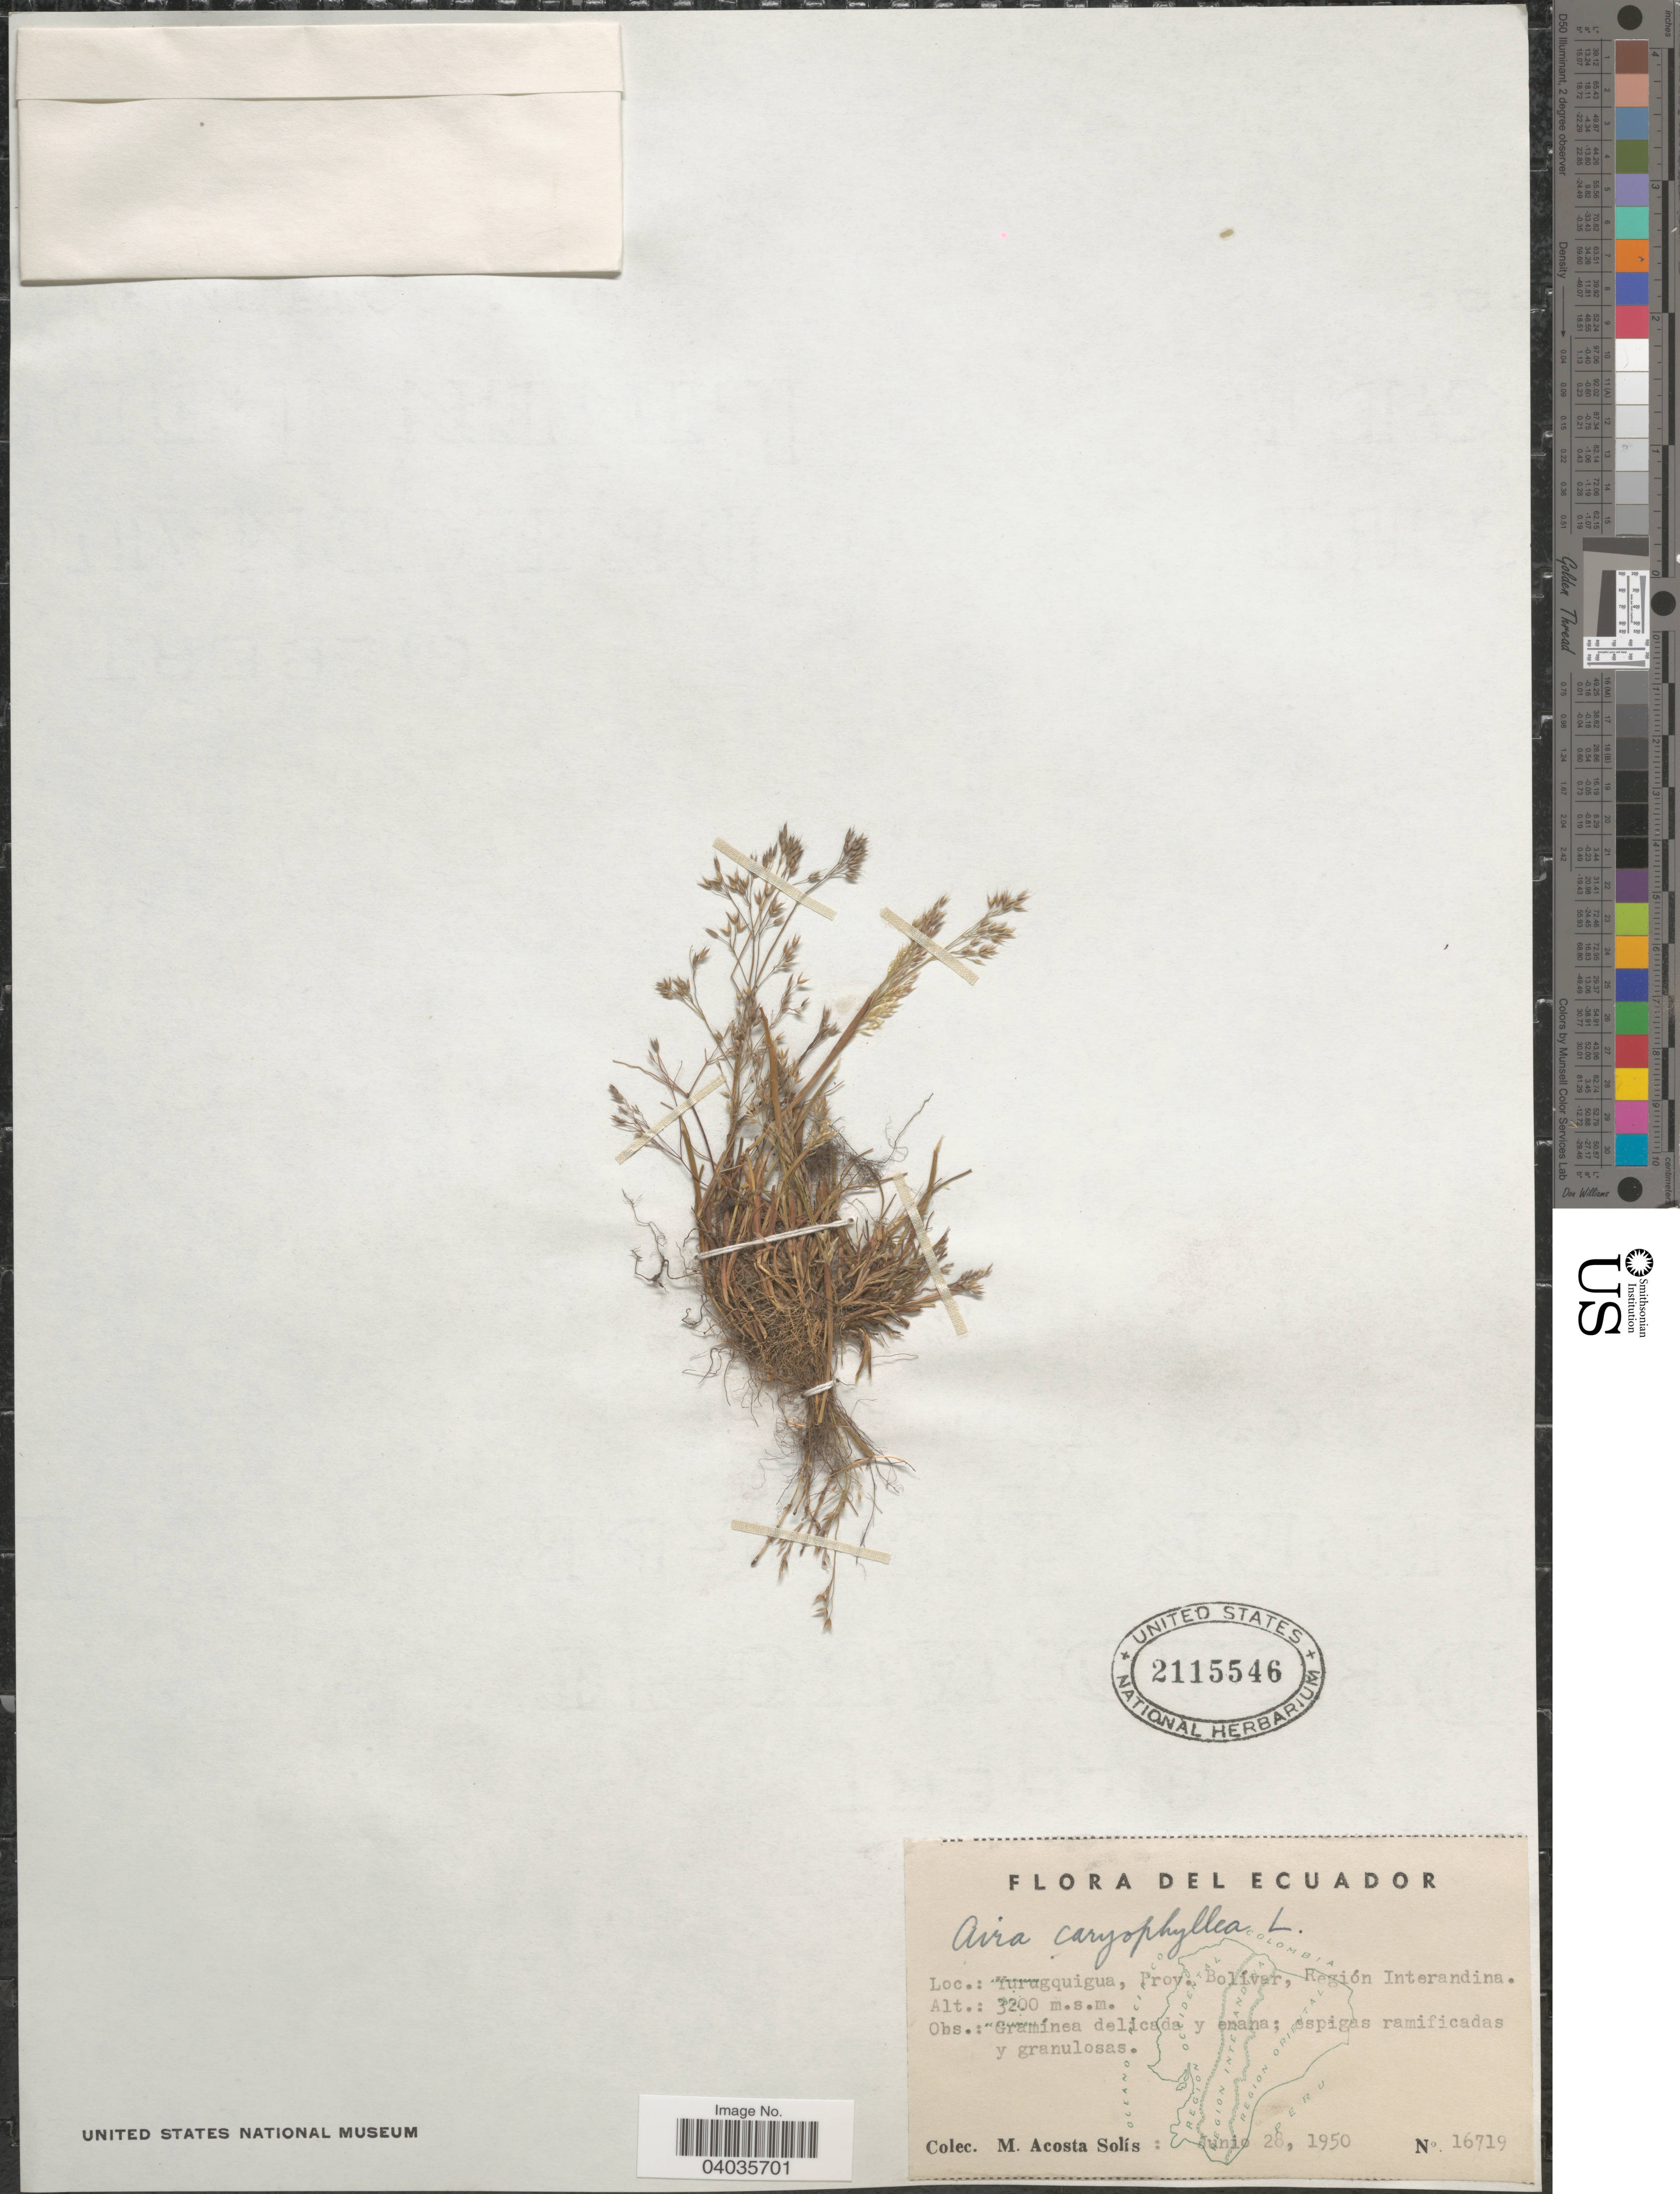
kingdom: Plantae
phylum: Tracheophyta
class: Liliopsida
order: Poales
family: Poaceae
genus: Aira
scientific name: Aira caryophyllea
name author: L.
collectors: M. Acosta Solis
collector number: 16719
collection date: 1950-06-28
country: Ecuador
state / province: Bolívar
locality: Yurugquiga, Región Interandina.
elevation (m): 3200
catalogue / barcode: US 2115546